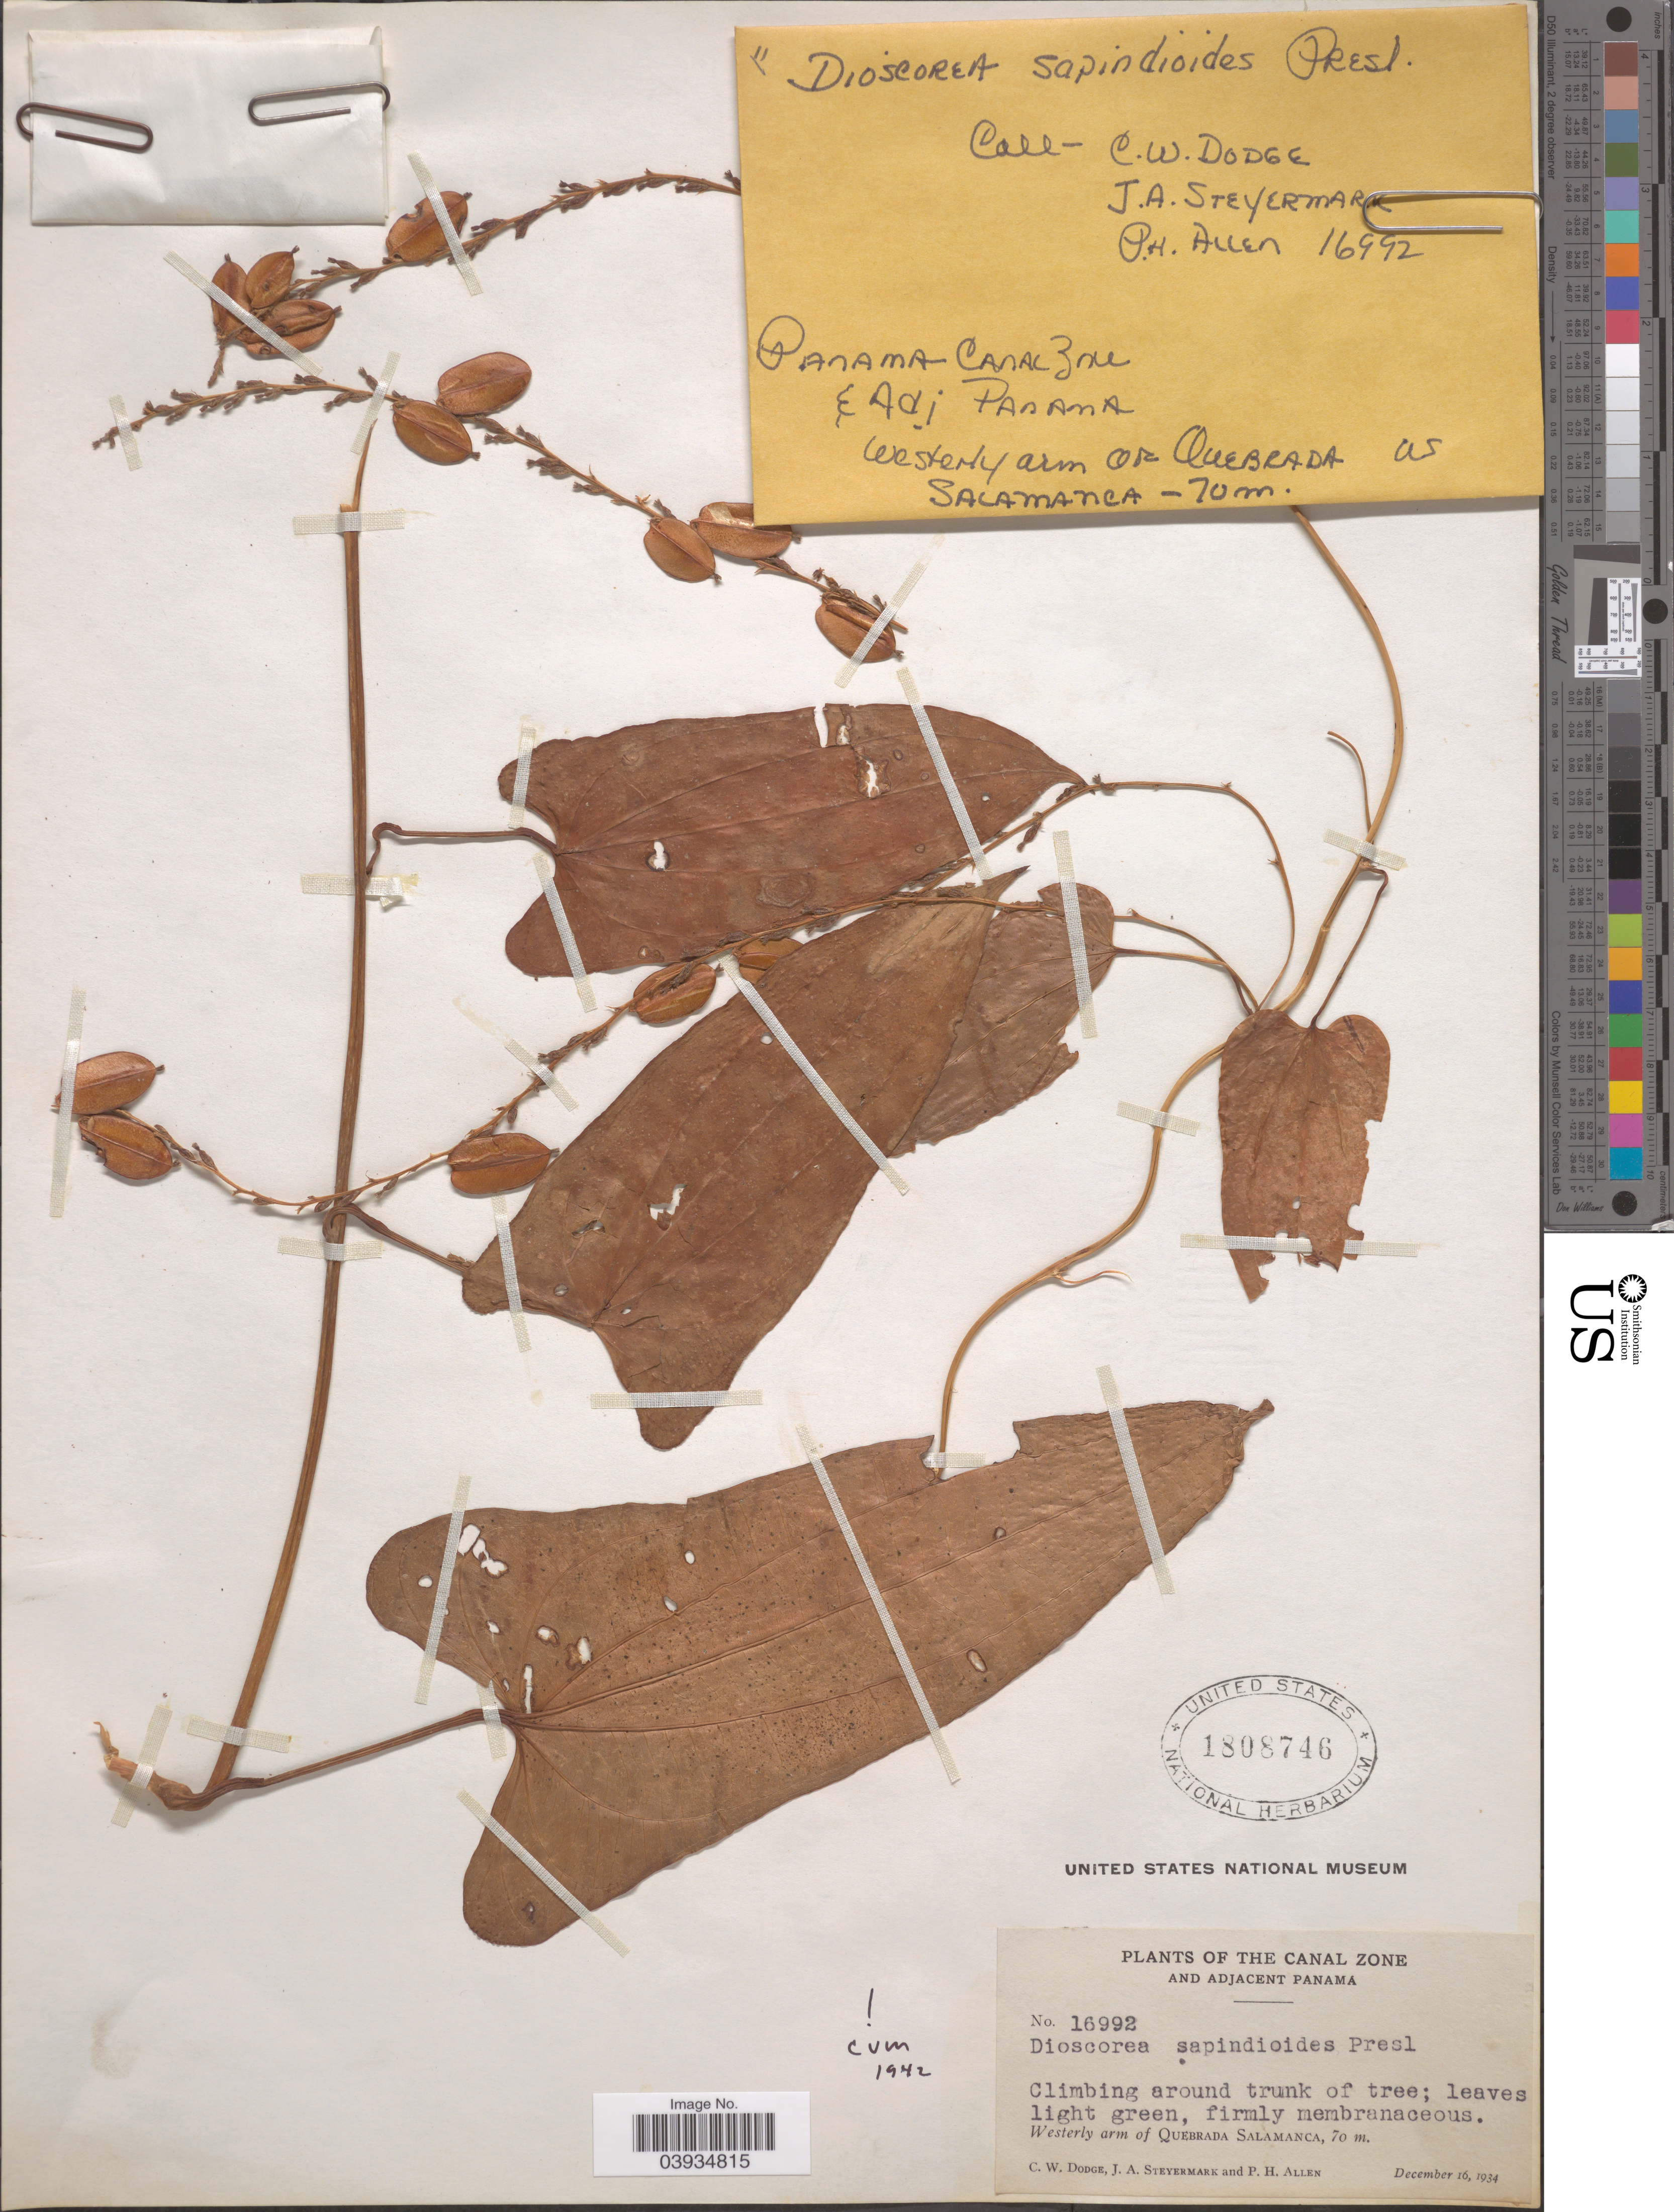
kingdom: Plantae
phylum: Tracheophyta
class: Liliopsida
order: Dioscoreales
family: Dioscoreaceae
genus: Dioscorea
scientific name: Dioscorea sanchez-colinii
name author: Matuda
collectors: C. Dodge, J. Steyermark & P. H. Allen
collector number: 16992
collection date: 1934-12-16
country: Panama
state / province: Colón / Panamá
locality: The Canal Zone and adjacent Panama. Westerly arm of Quebrada Salamanca.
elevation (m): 70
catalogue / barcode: US 1808746